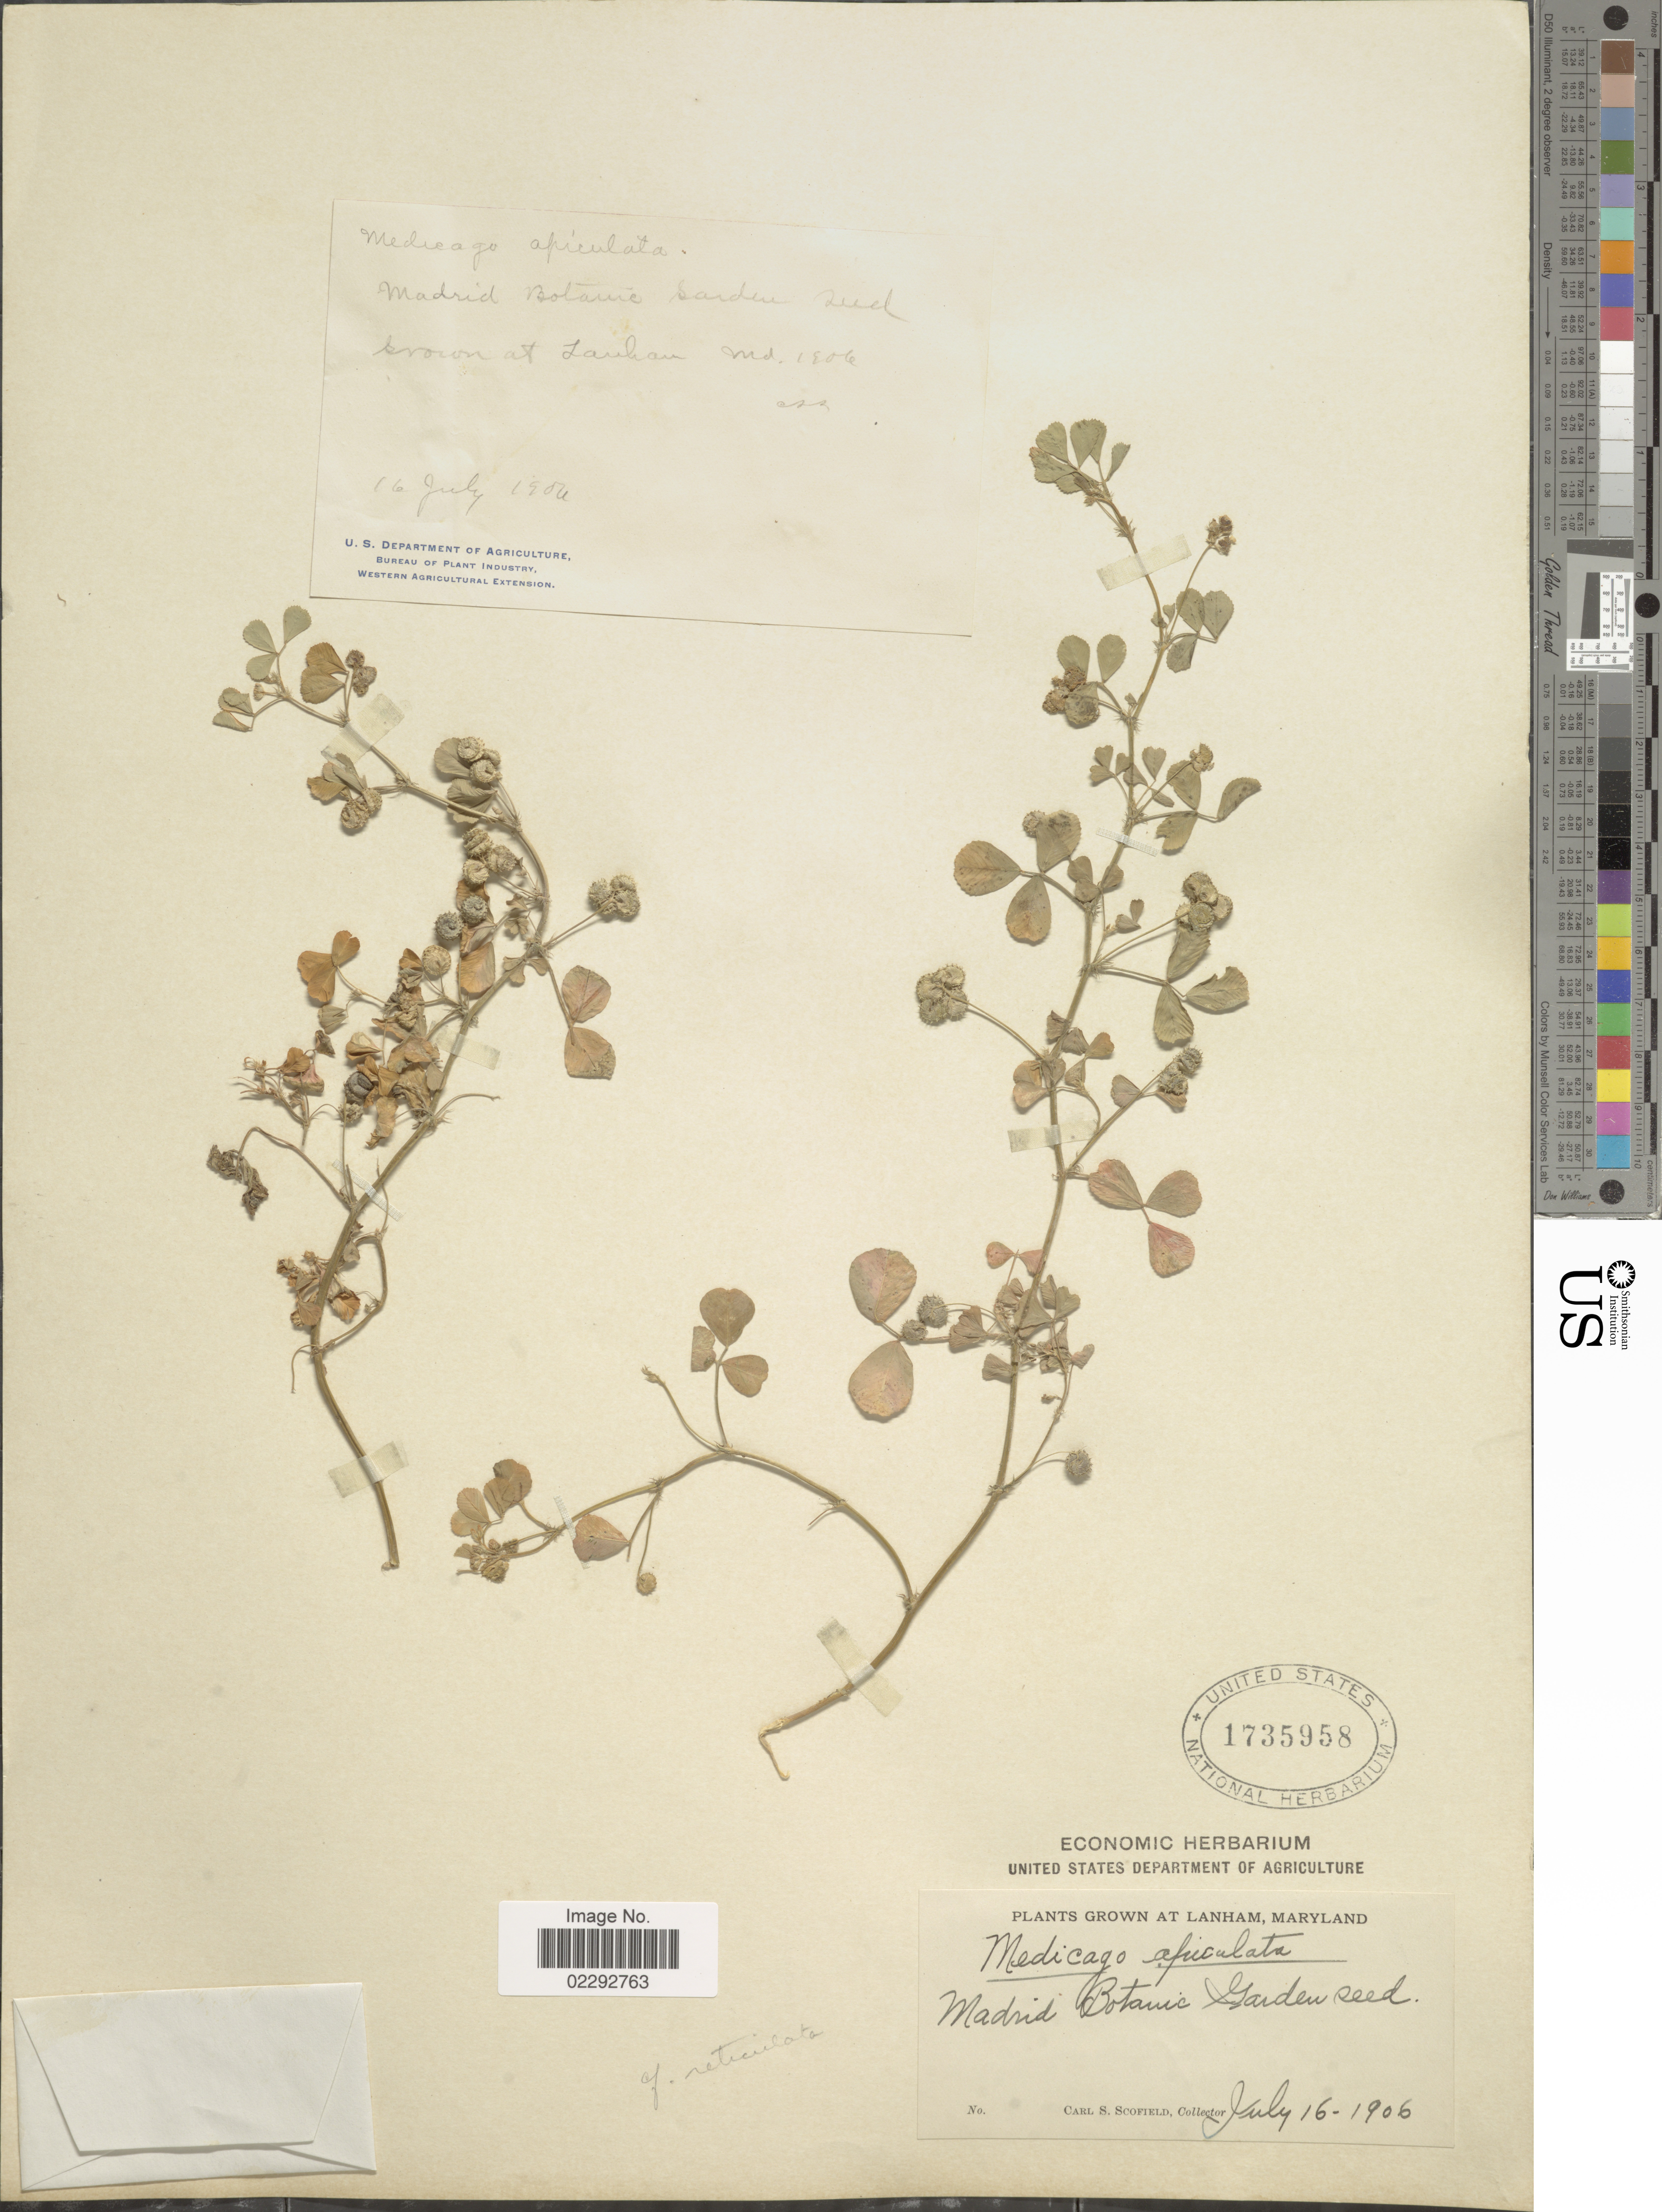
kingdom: Plantae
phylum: Tracheophyta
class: Magnoliopsida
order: Fabales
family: Fabaceae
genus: Medicago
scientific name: Medicago hispida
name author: Gaertn.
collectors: C. Scofield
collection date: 1906-07-16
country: United States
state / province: Maryland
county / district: Prince George's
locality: Lanham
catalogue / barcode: US 1735958